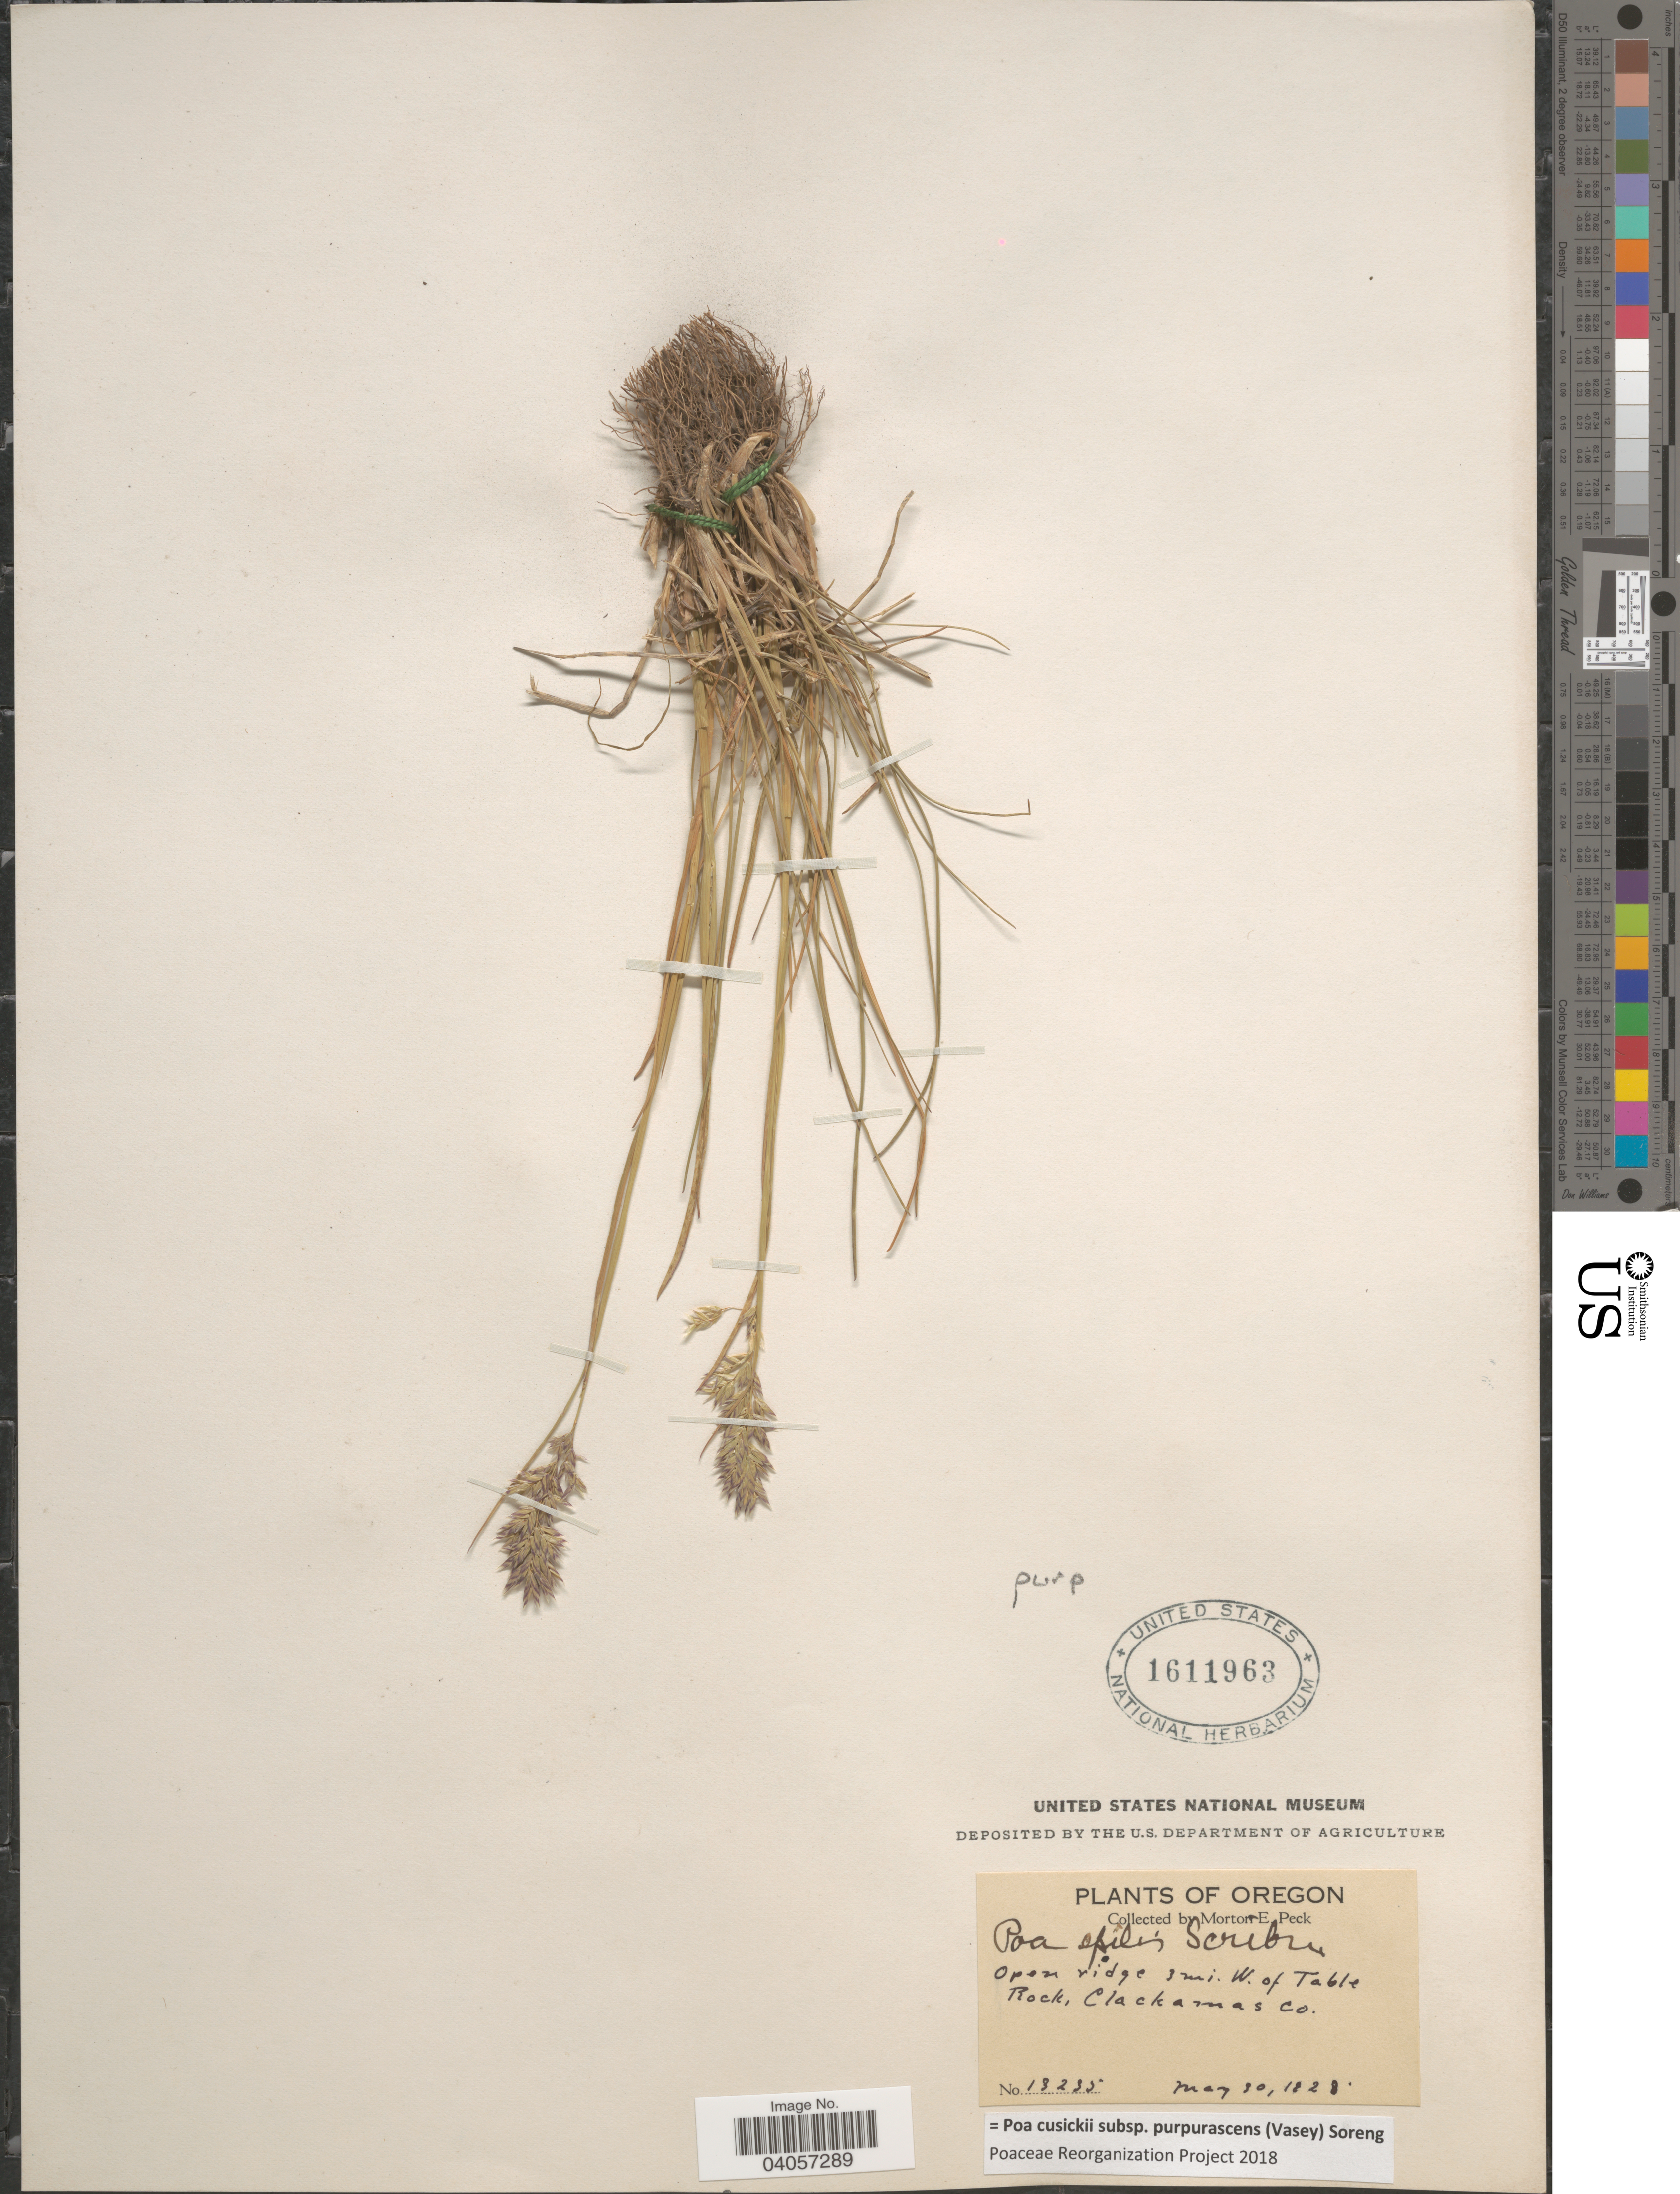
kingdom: Plantae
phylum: Tracheophyta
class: Liliopsida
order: Poales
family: Poaceae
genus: Poa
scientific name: Poa cusickii subsp. purpurascens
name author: (Vasey) Soreng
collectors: M. E. Peck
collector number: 13235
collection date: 1828-05-30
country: United States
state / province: Oregon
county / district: Clackamas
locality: Open ridge 3 mi. W. of Table Rock, Clackamas Co.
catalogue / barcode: US 1611963